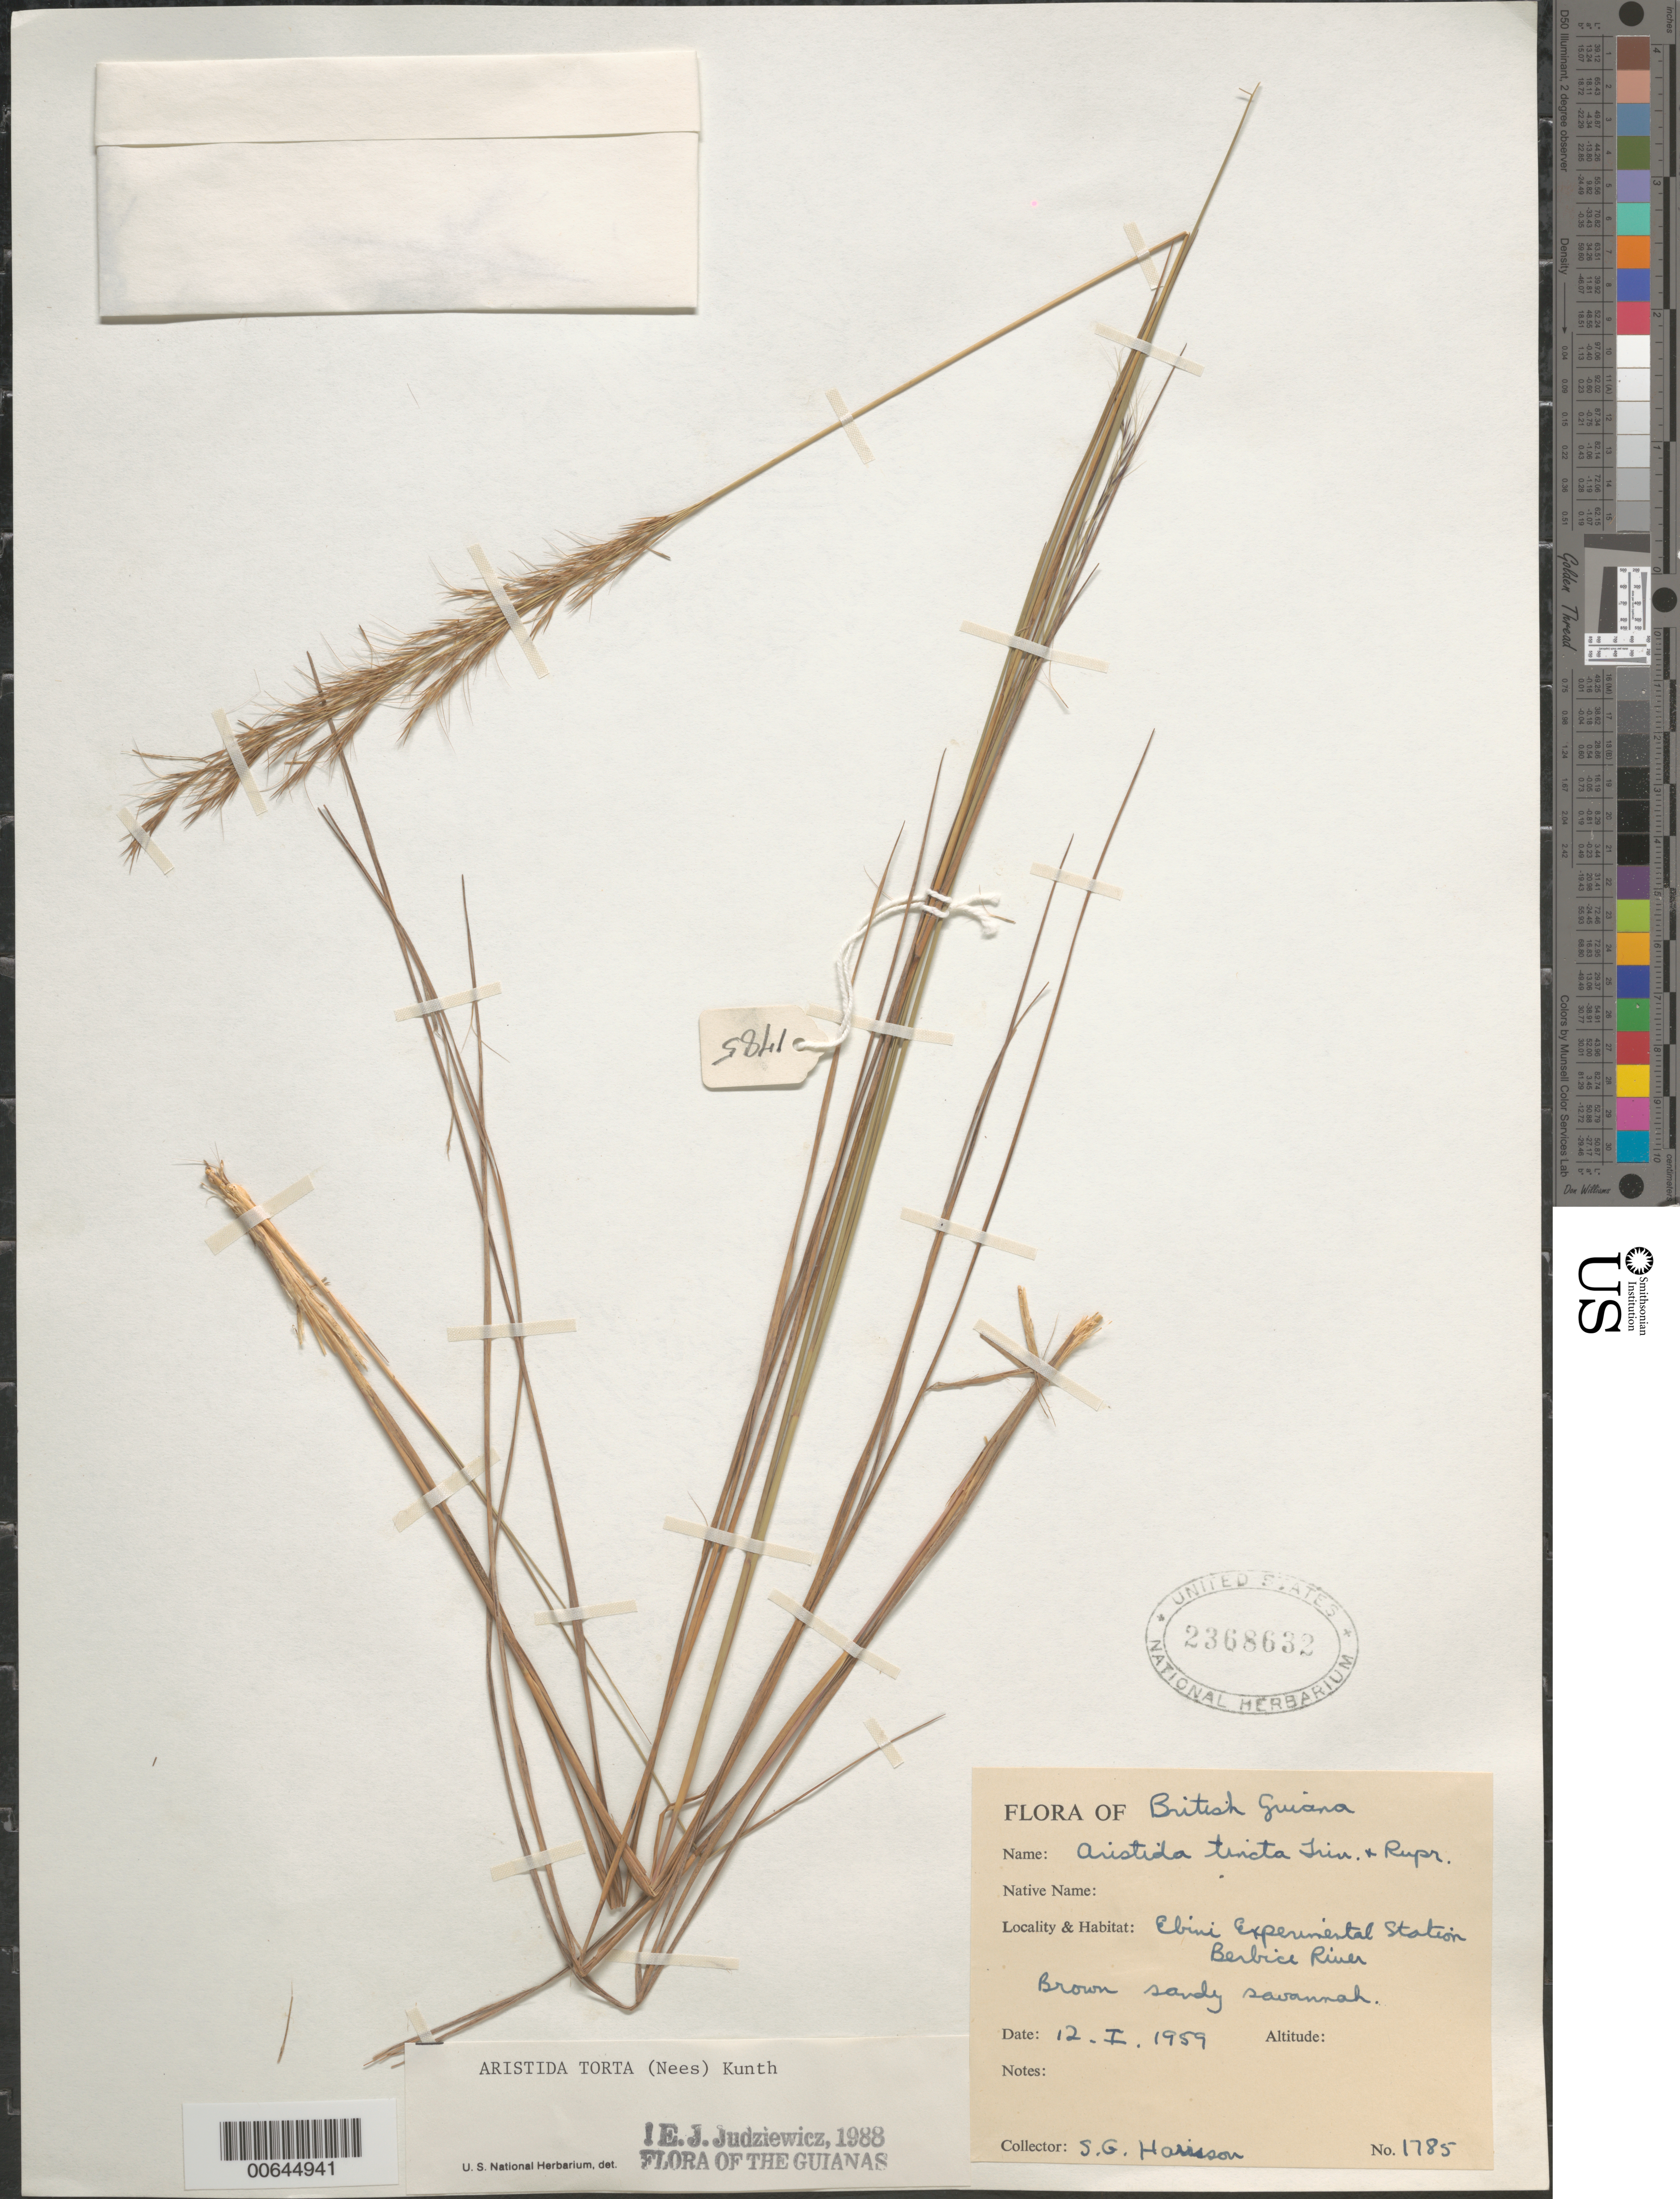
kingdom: Plantae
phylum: Tracheophyta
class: Liliopsida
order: Poales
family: Poaceae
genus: Aristida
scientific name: Aristida torta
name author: (Nees) Kunth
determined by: Judziewicz, E. J.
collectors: S. G. Harrison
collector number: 1785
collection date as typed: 12-Jan-59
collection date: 1959-01-12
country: Guyana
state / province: U. Demerara-Berbice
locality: Ebini Experimental Station, Berbice River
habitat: Brown, sandy savannah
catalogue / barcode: US 2368632